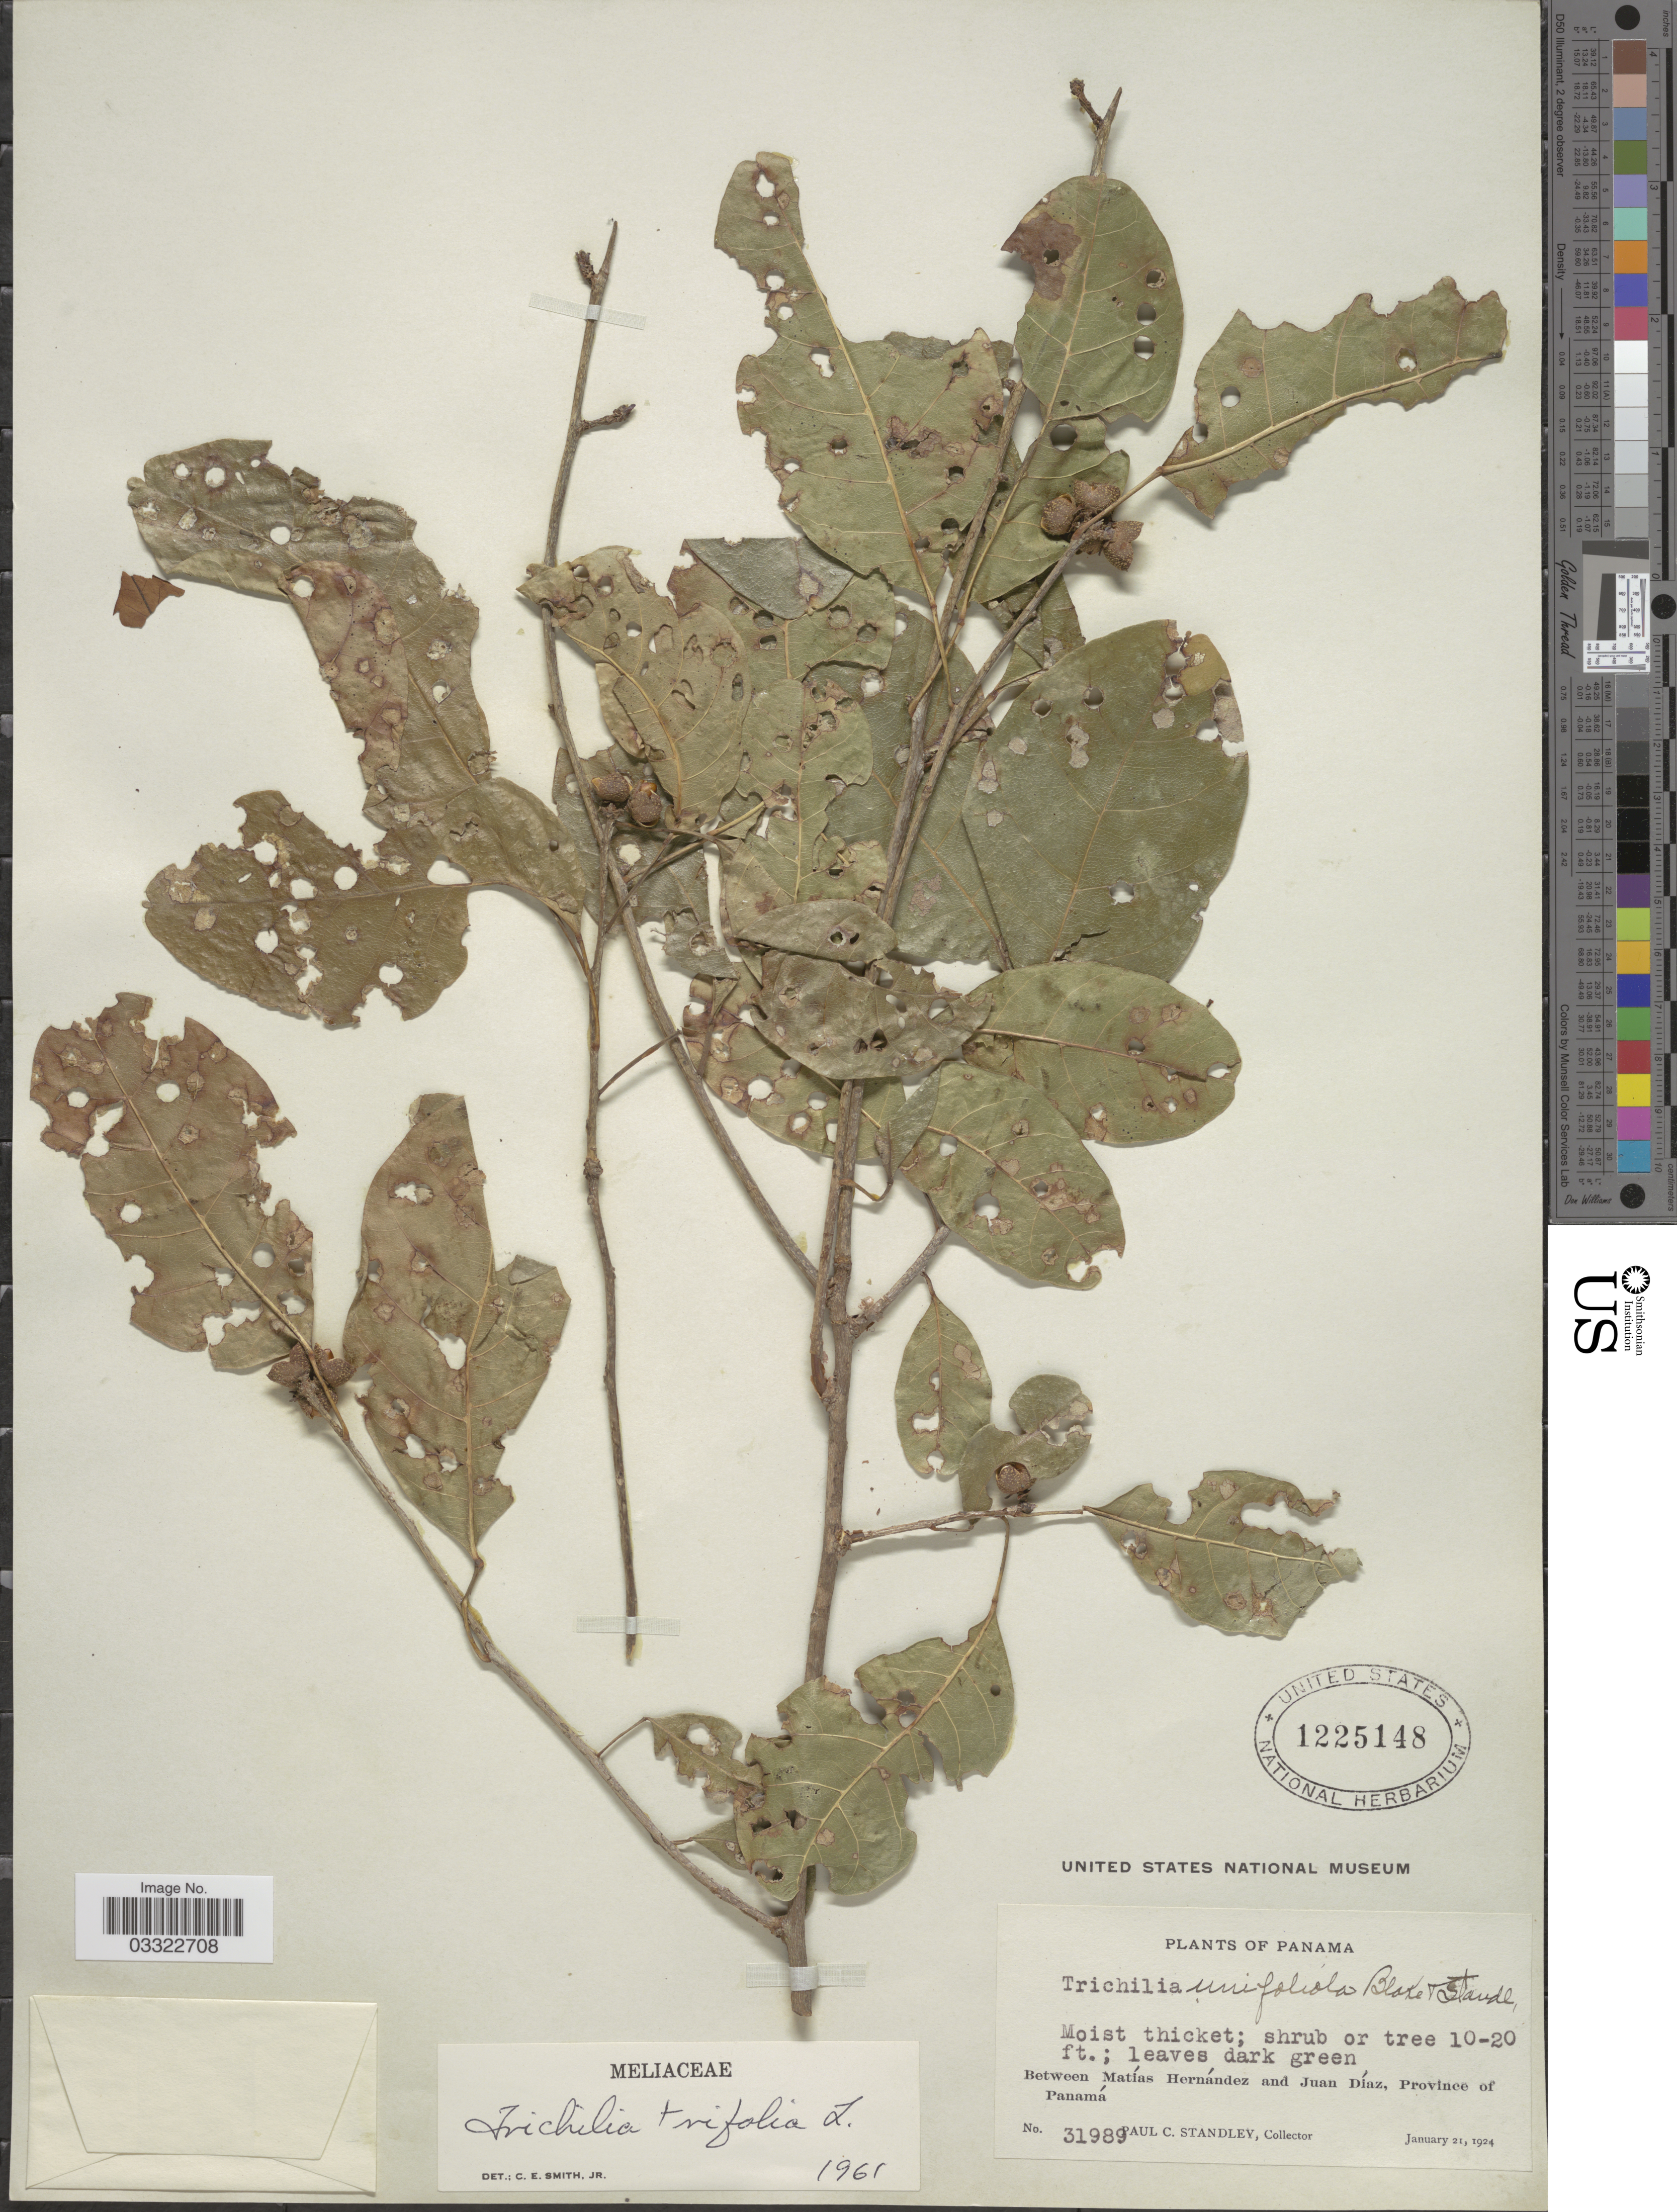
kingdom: Plantae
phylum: Tracheophyta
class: Magnoliopsida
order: Sapindales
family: Meliaceae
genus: Trichilia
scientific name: Trichilia unifoliola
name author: S.F. Blake & Standl.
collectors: P. C. Standley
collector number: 31989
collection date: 1924-01-21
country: Panama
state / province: Panamá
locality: Between Matías Hernández and Juan Díaz.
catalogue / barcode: US 1225148